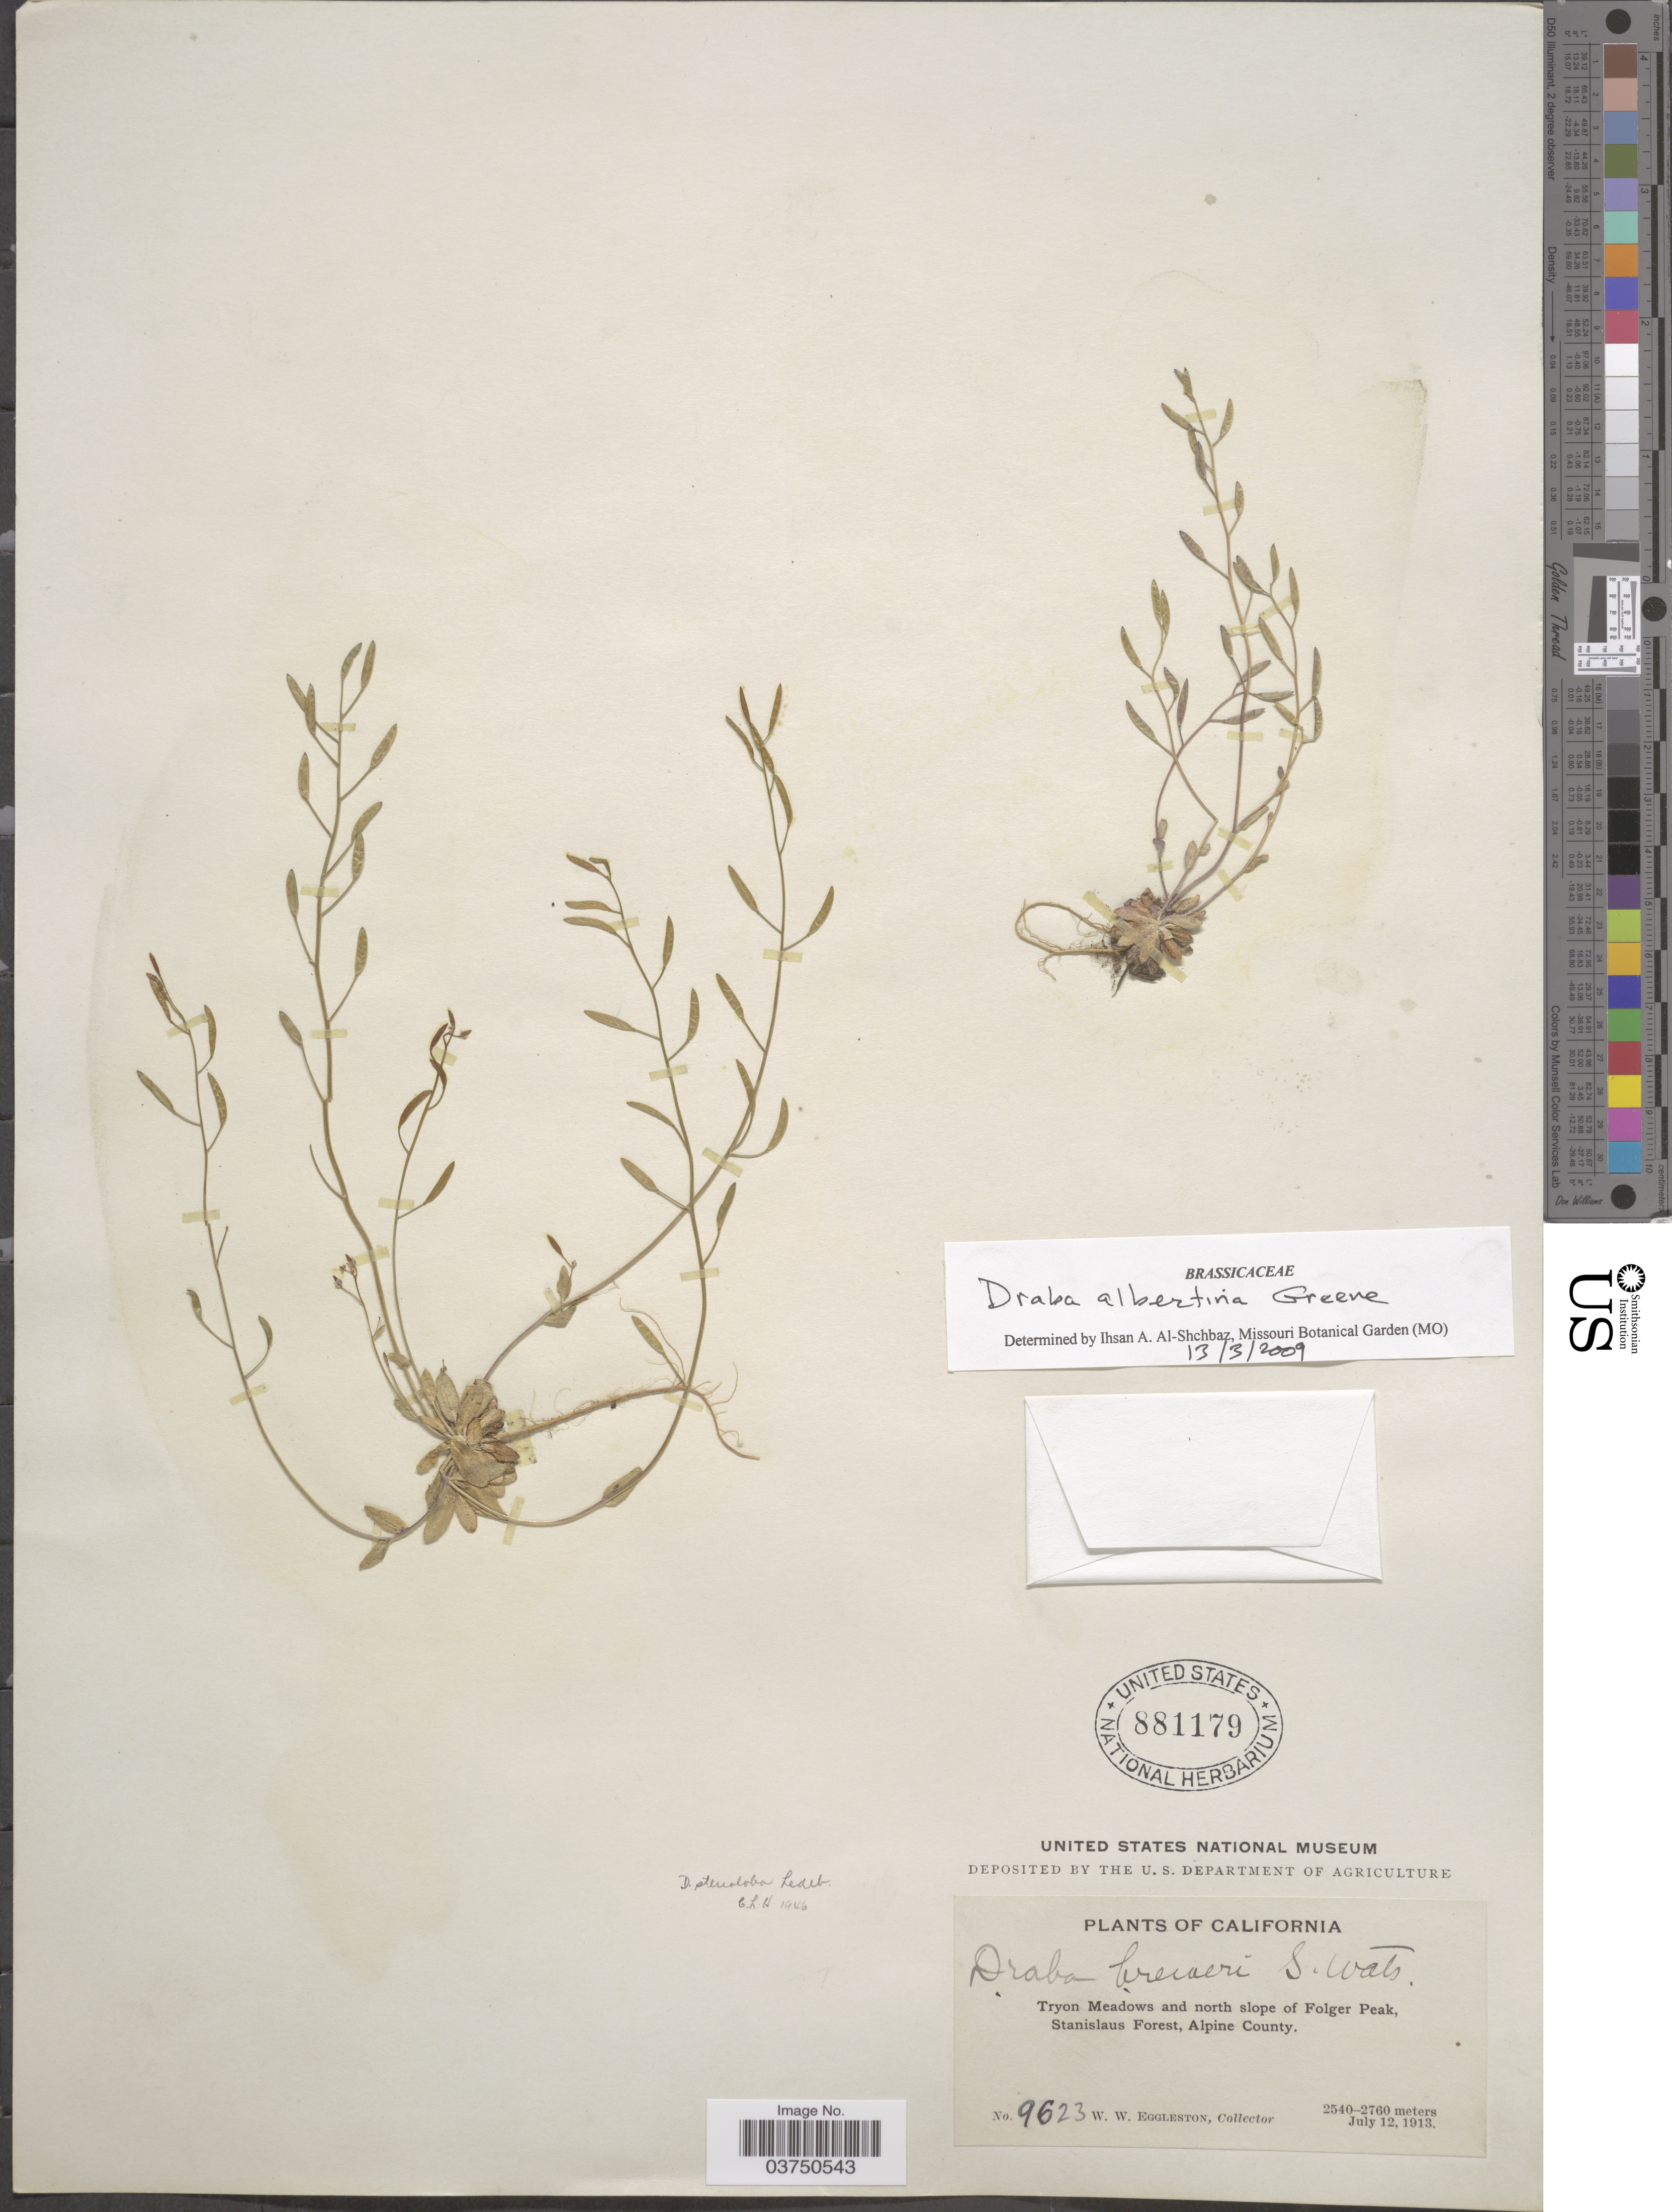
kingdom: Plantae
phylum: Tracheophyta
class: Magnoliopsida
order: Brassicales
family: Brassicaceae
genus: Draba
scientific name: Draba albertina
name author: Greene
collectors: W. W. Eggleston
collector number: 9623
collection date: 1913-07-12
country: United States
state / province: California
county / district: Alpine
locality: Tryon Meadows and north slope of Folger Peak, Stanislaus Forest, Alpine County.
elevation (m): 2540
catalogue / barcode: US 881179